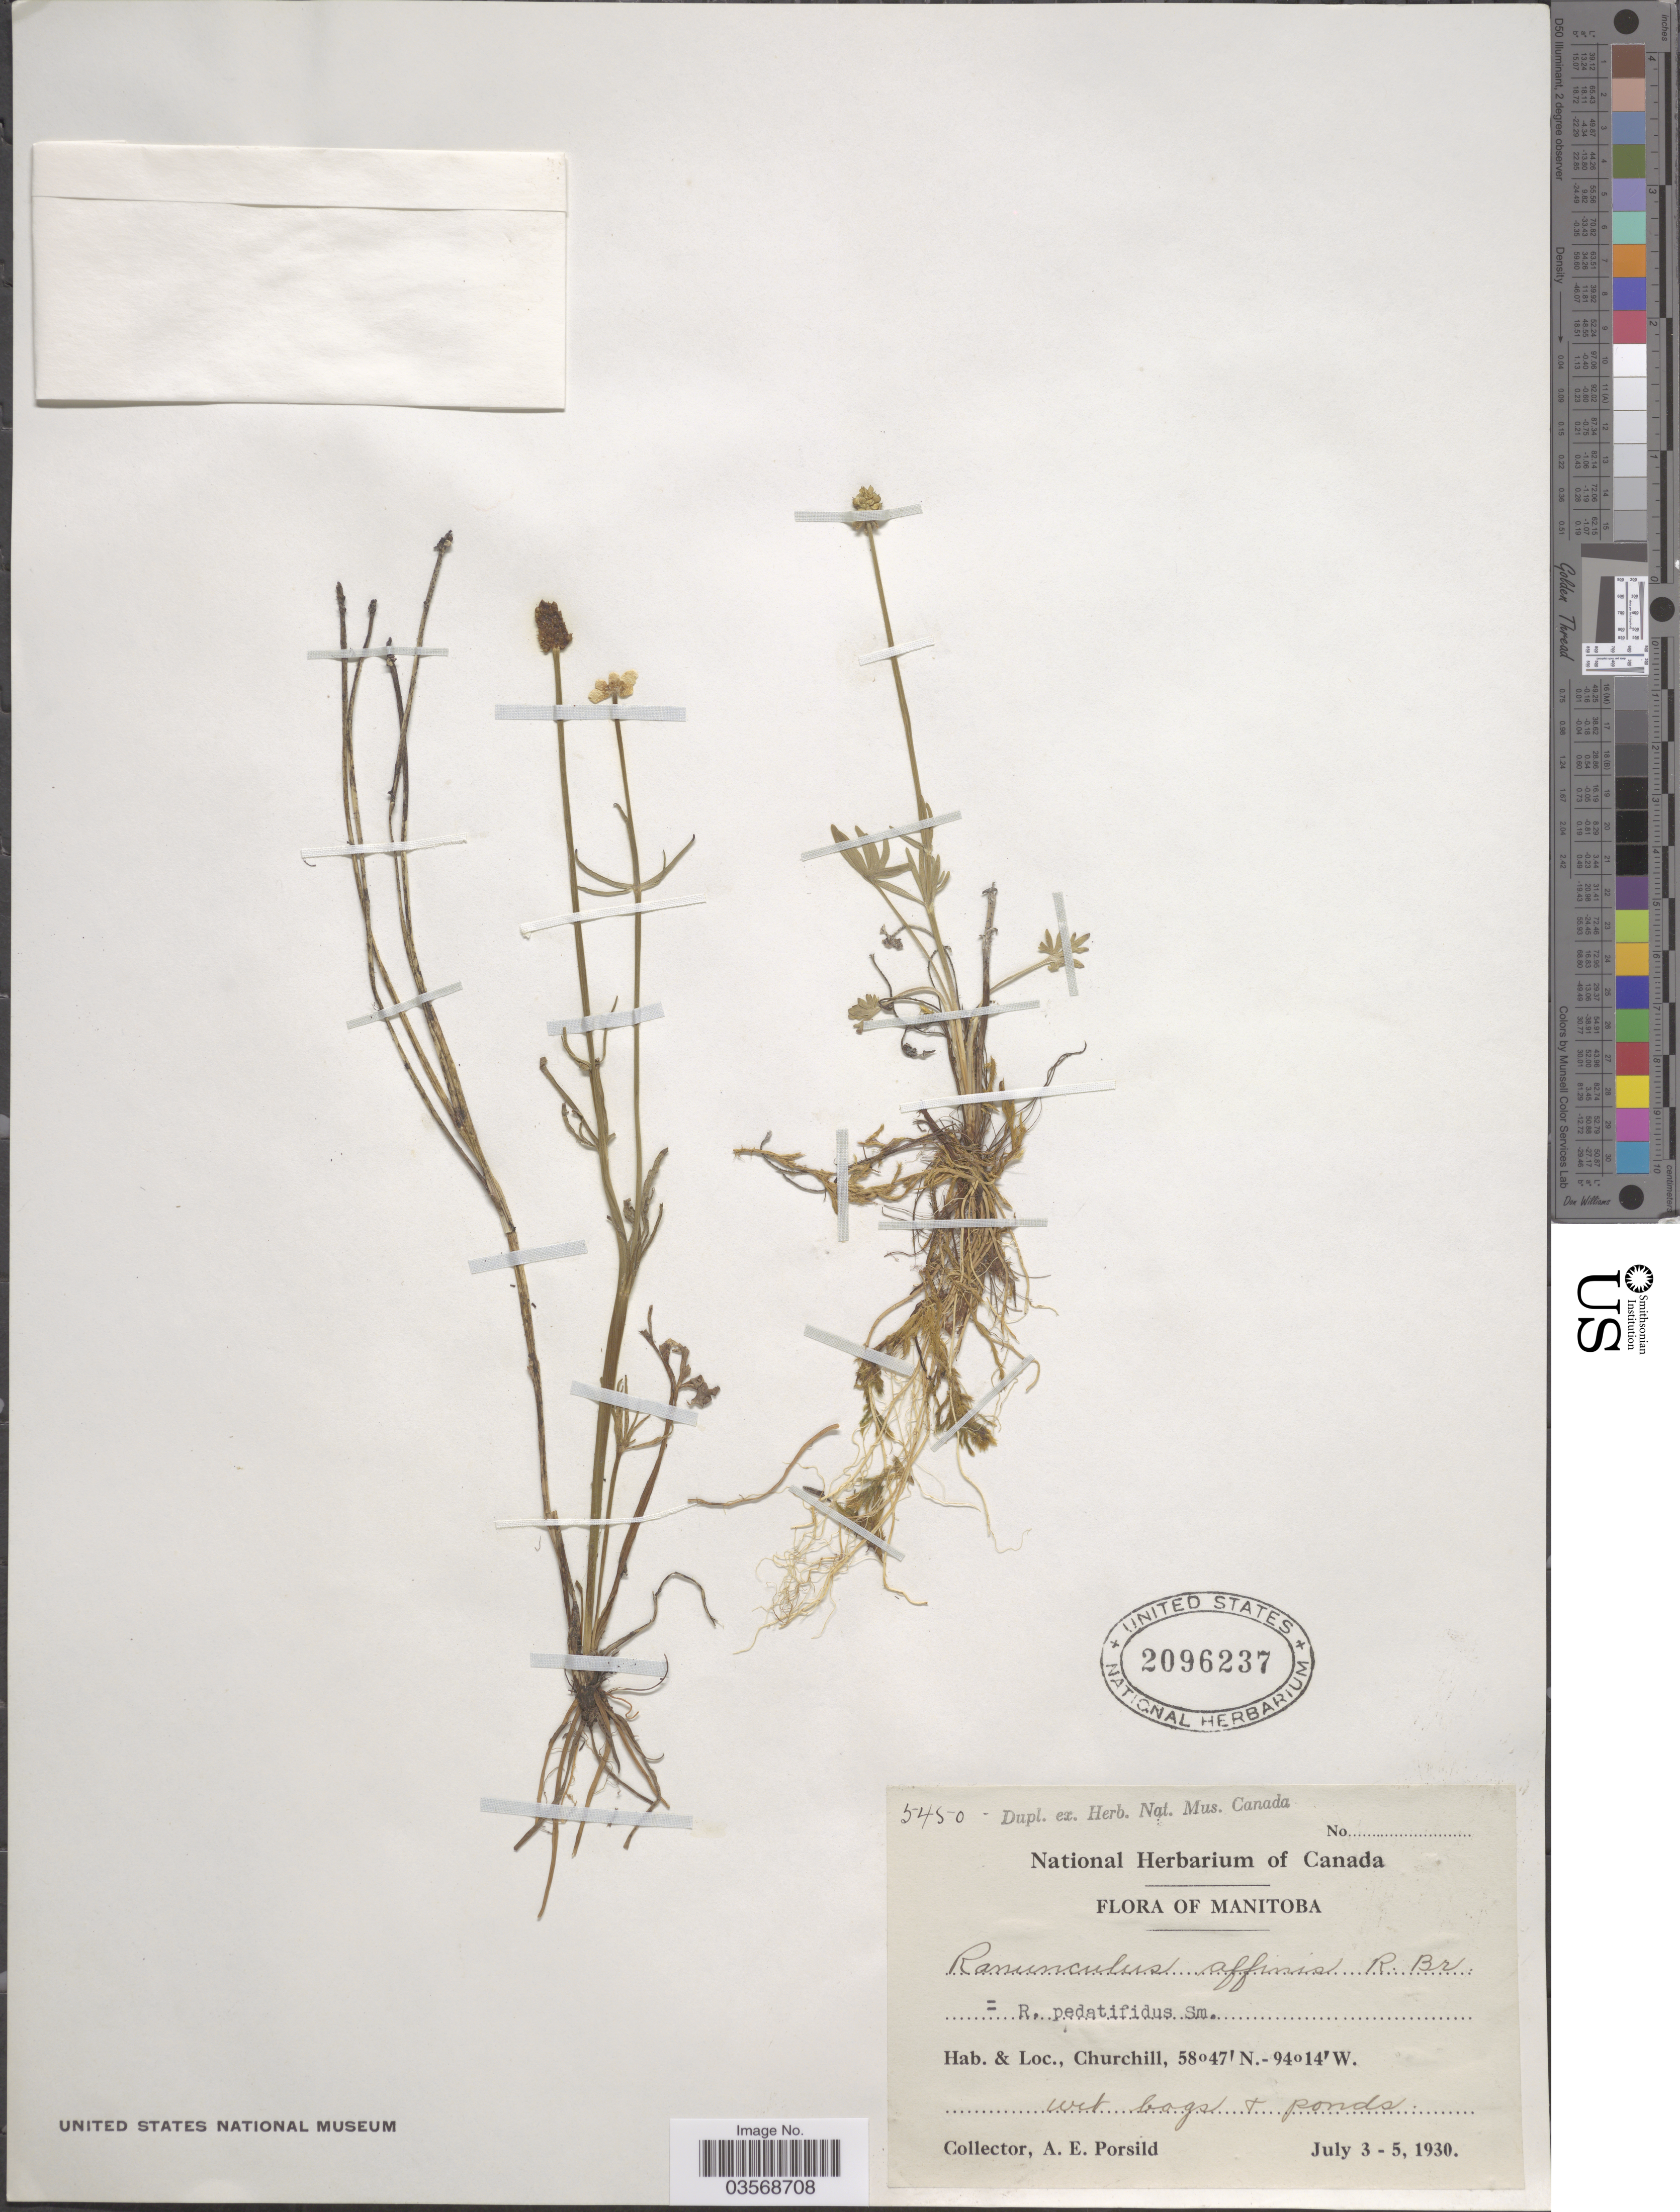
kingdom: Plantae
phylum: Tracheophyta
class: Magnoliopsida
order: Ranunculales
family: Ranunculaceae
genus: Ranunculus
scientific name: Ranunculus pedatifidus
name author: Sm.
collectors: A. E. Porsild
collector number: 5450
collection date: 1930-07-03/1930-07-05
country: Canada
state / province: Manitoba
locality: Churchill.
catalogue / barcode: US 2096237